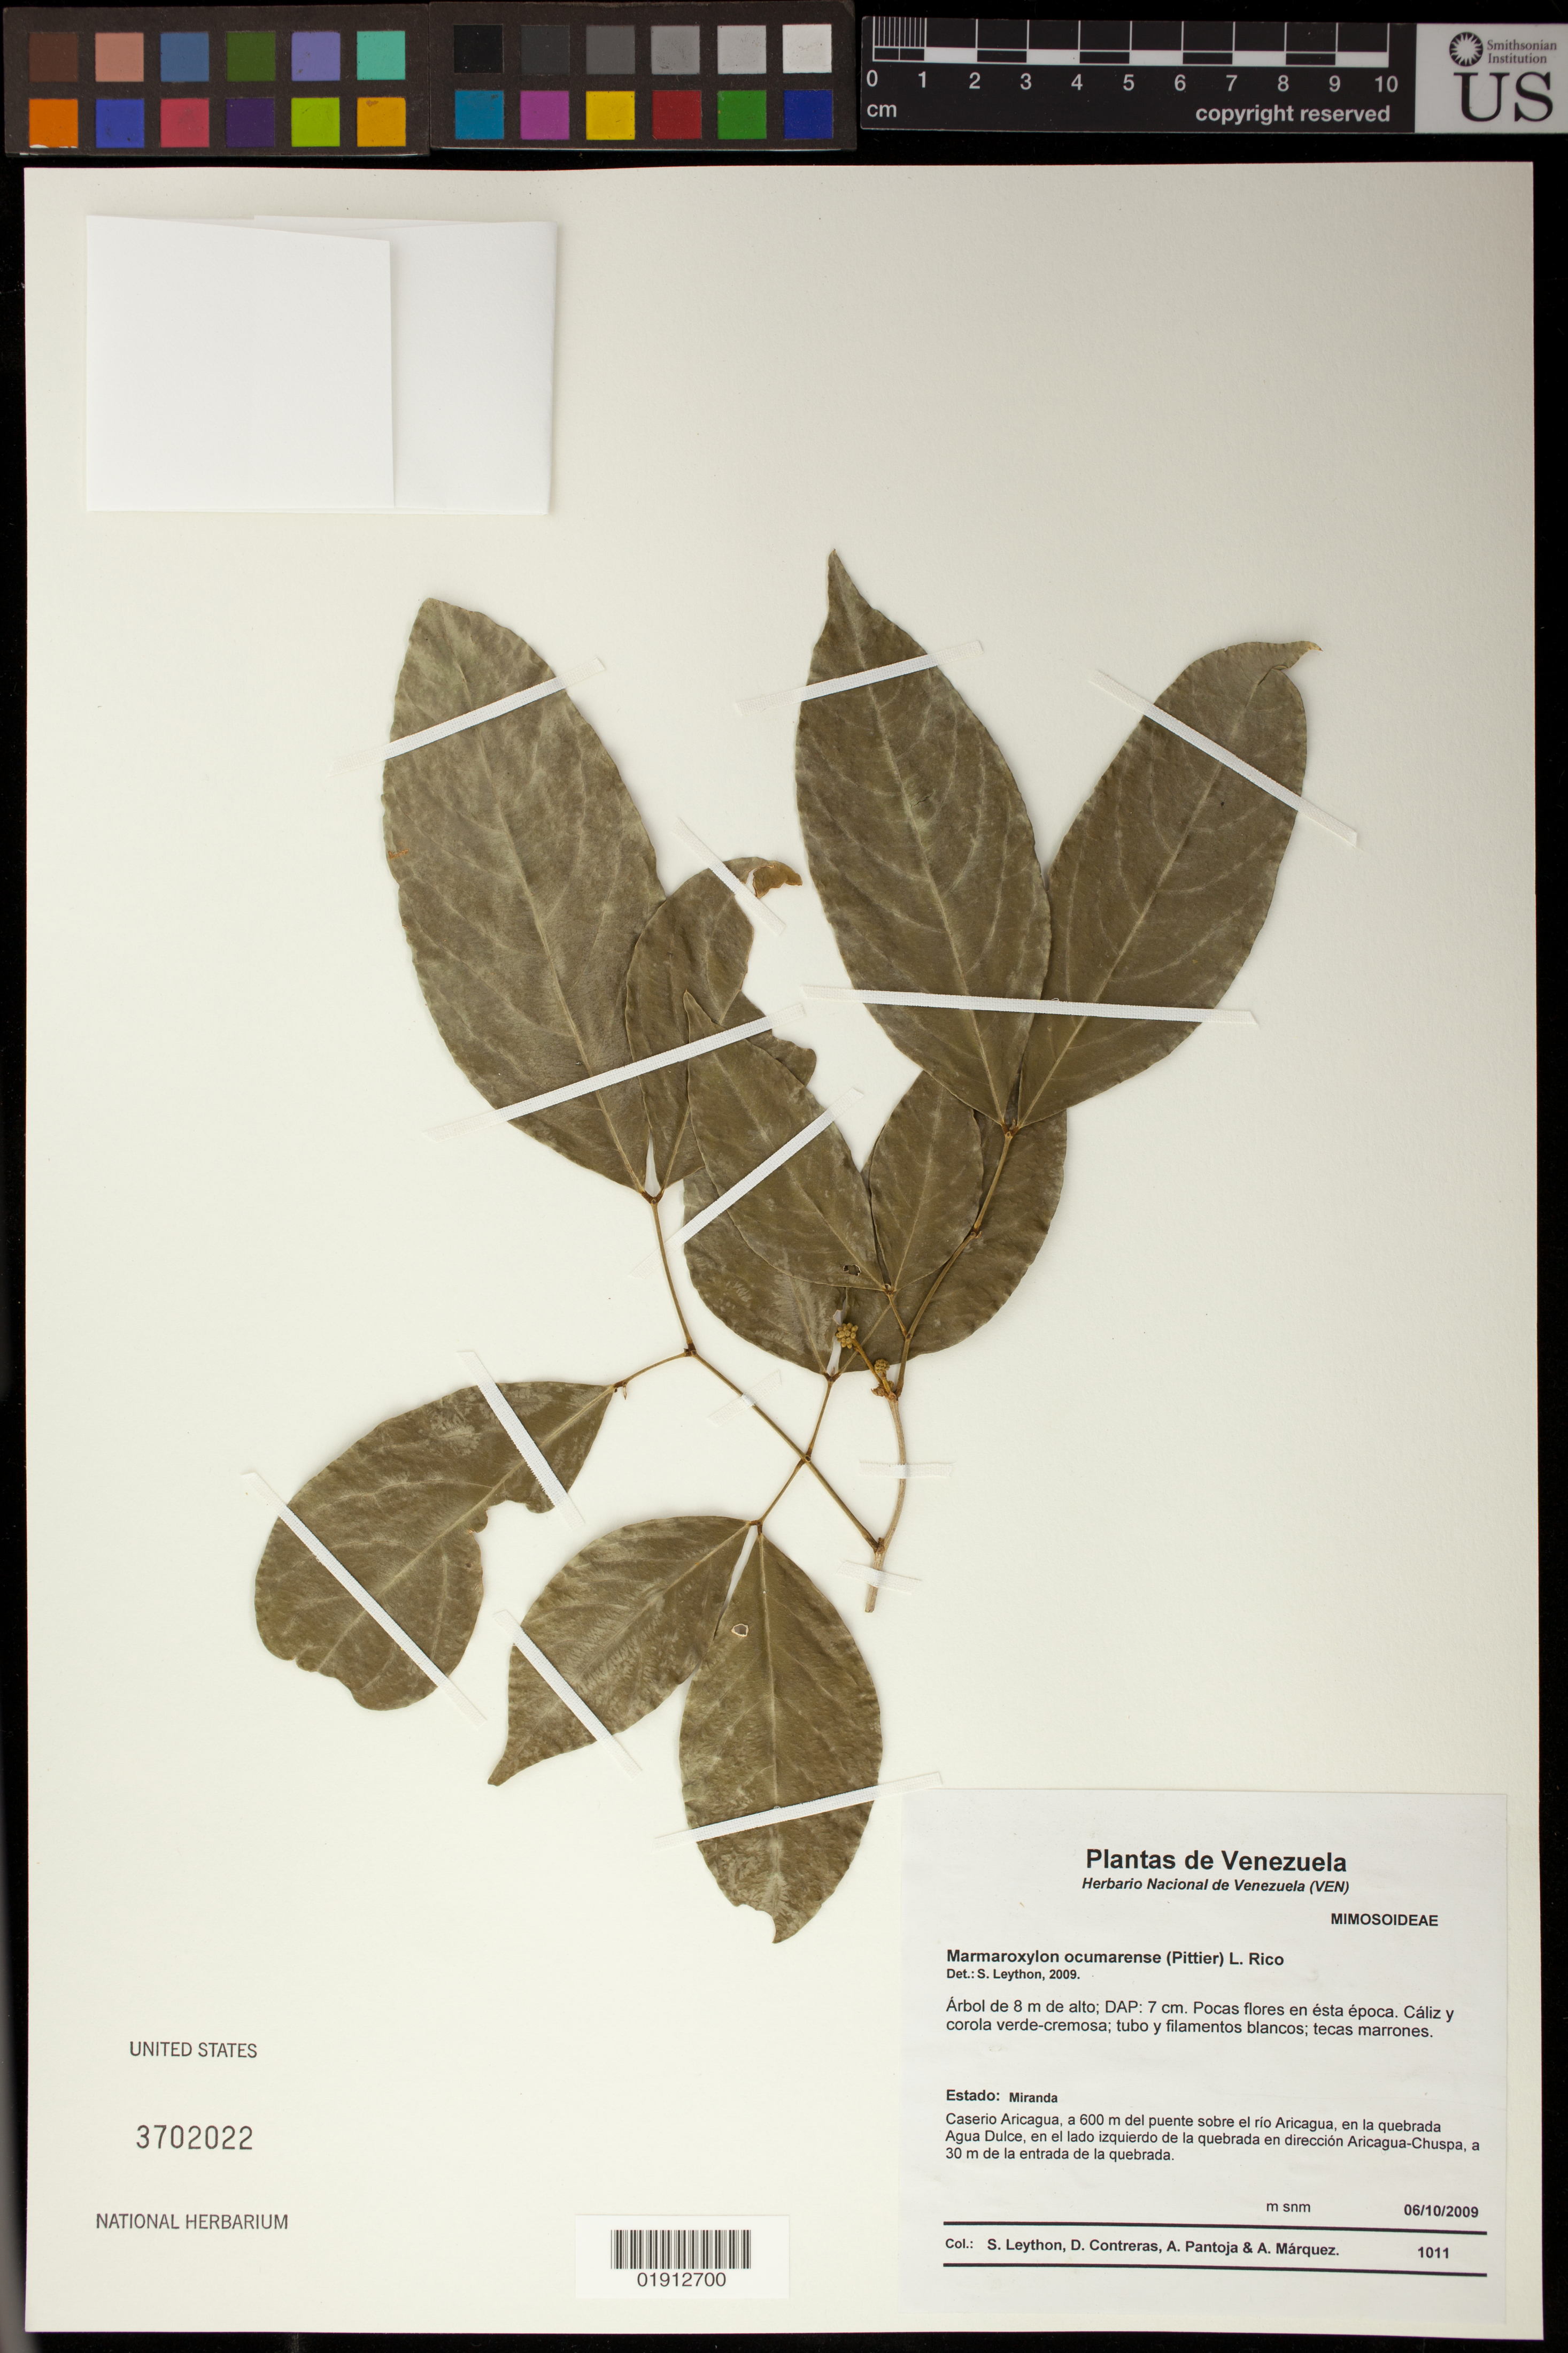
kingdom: Plantae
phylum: Tracheophyta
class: Magnoliopsida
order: Fabales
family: Fabaceae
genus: Zygia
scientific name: Zygia ocumarensis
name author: (Pittier) Barneby & J.W. Grimes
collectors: S. Leython, D. Contreras, A. Pantoja & A. Márquez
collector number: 1011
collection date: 2009-10-06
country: Venezuela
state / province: Miranda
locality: Caserio Aricagua, a 600 m del puente sobre el rio Aricagua, en la quebrada Agua Dulce, en el lado izquierdo de la quebrada en direccion Aricagua-Chuspa, a 30 m de la entrada de la quebrada.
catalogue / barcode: US 3702022